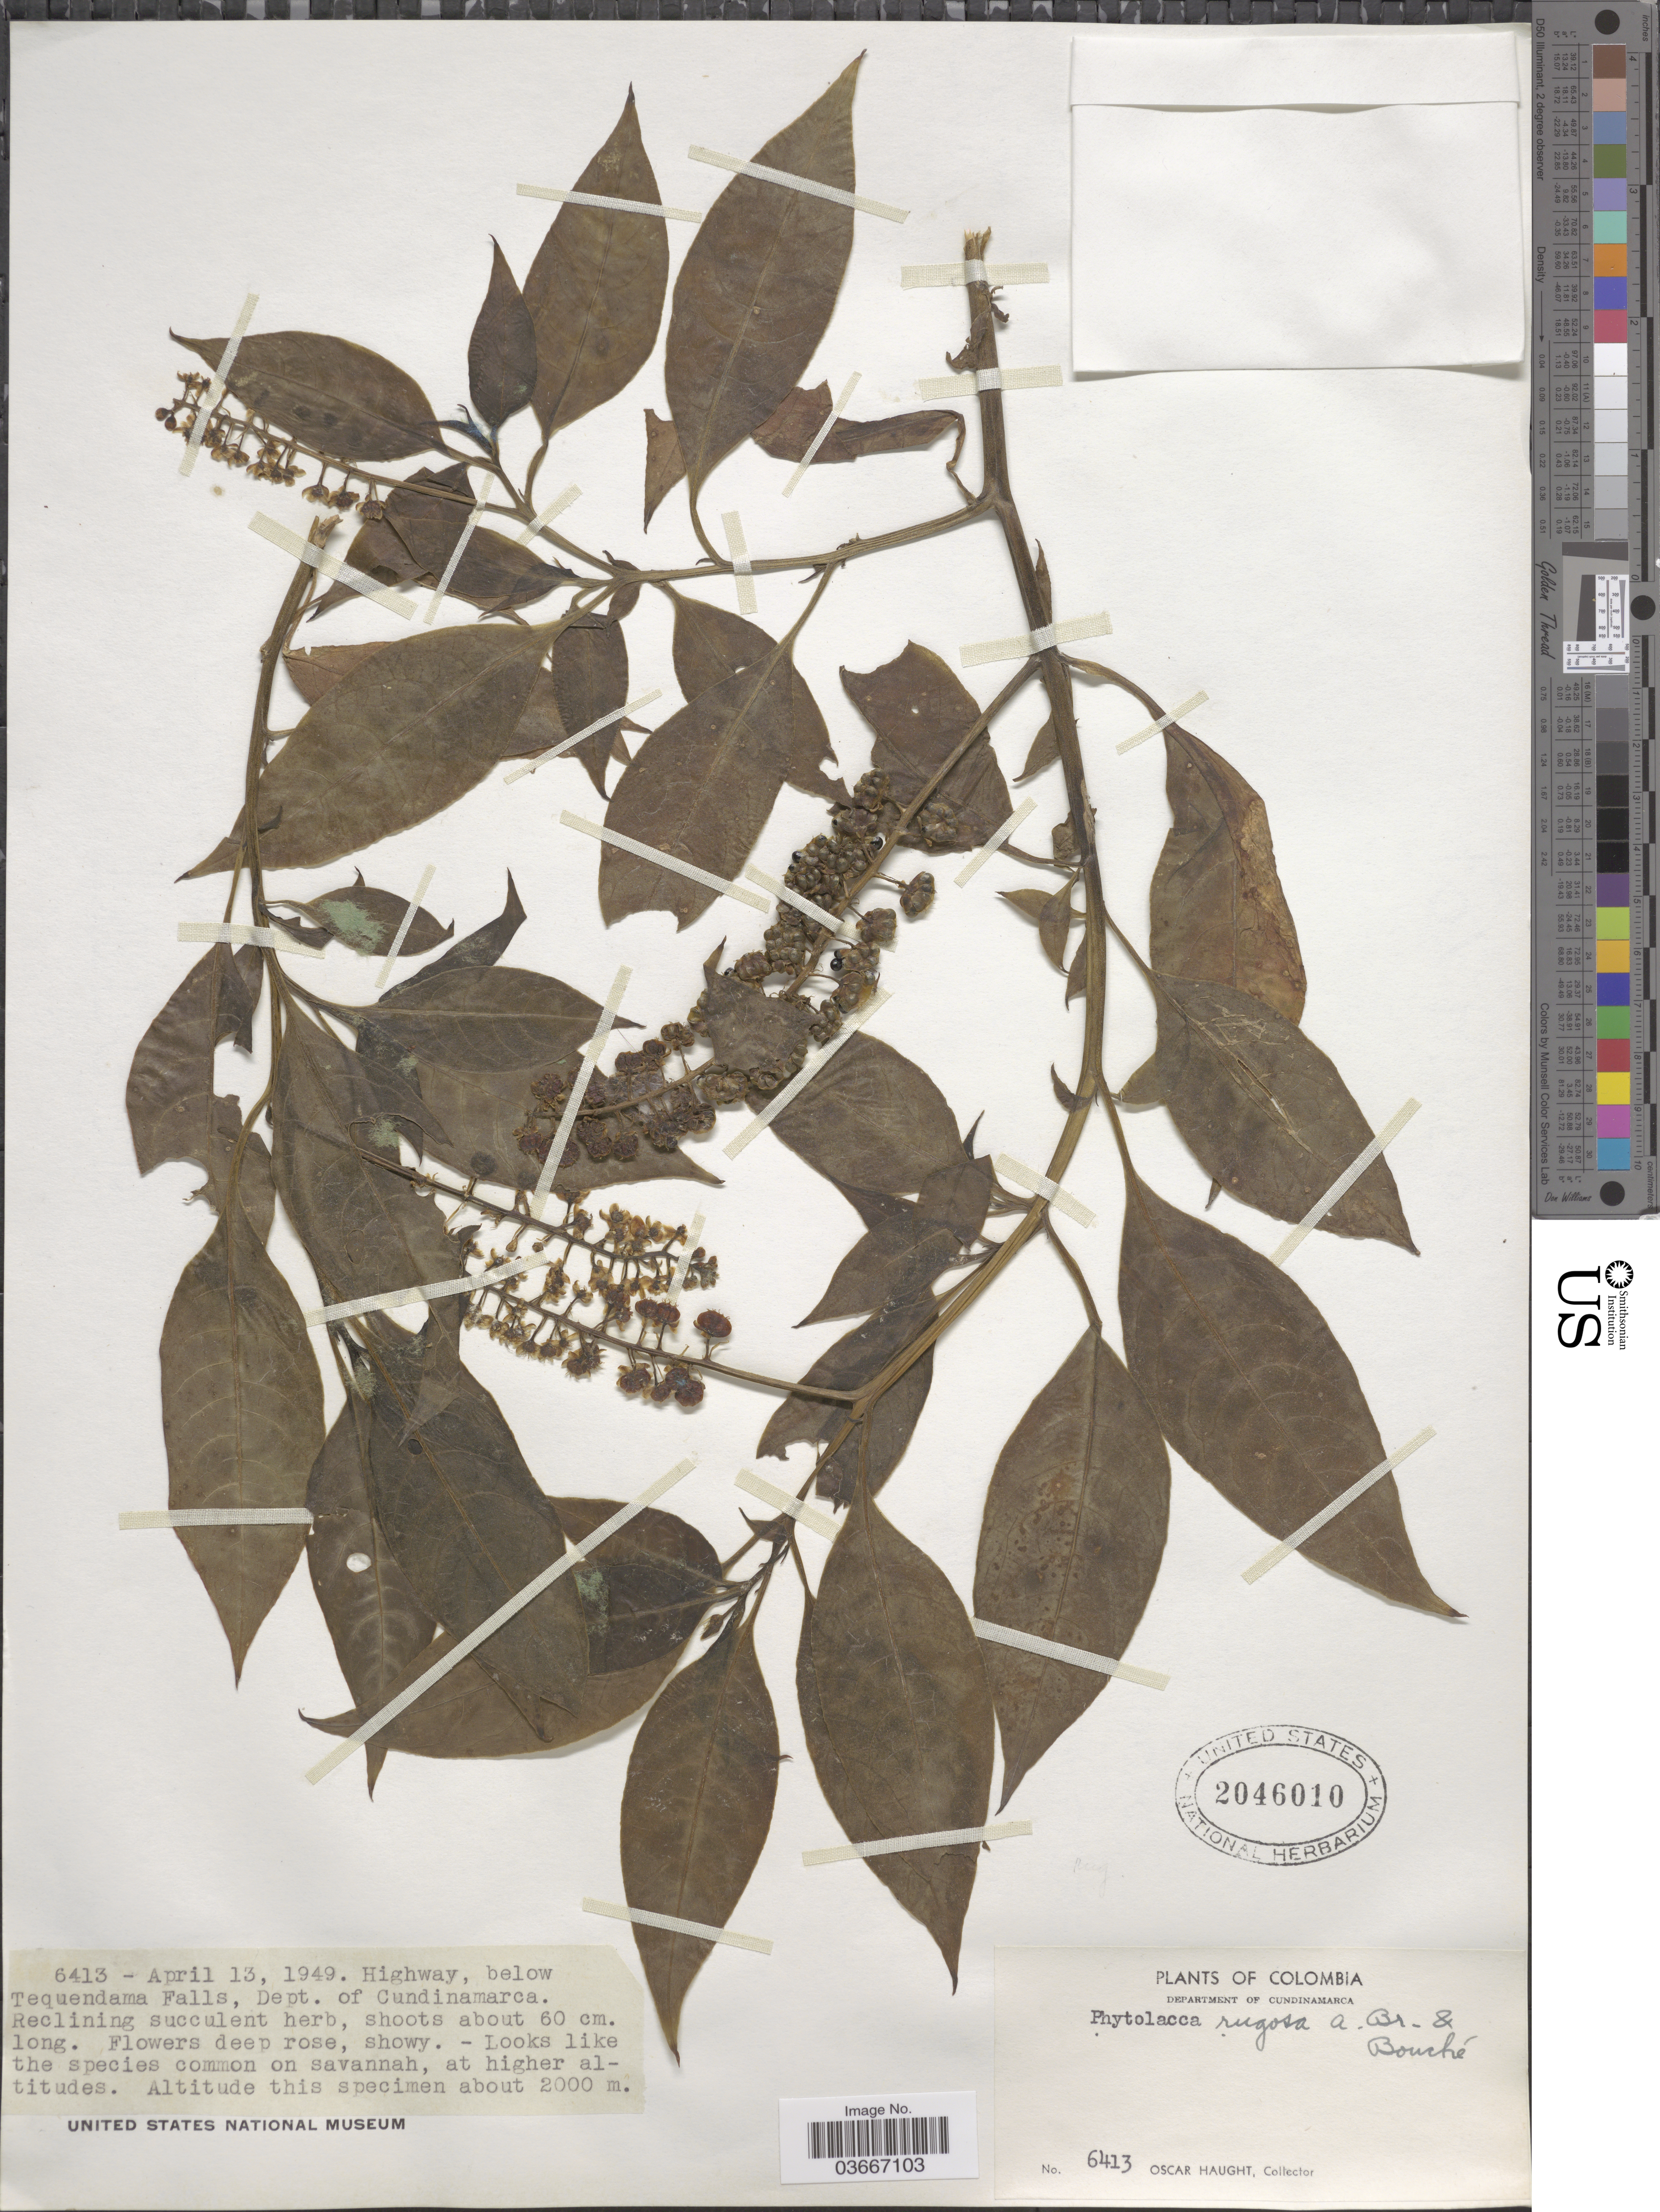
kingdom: Plantae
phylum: Tracheophyta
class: Magnoliopsida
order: Caryophyllales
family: Phytolaccaceae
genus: Phytolacca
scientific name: Phytolacca rugosa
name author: A. Braun & C.D. Bouché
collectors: O. L. Haught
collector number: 6413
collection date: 1949-04-13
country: Colombia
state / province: Cundinamarca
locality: Highway, below Tequendama Falls, Department of Cundinamarca.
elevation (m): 2000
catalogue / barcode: US 2046010